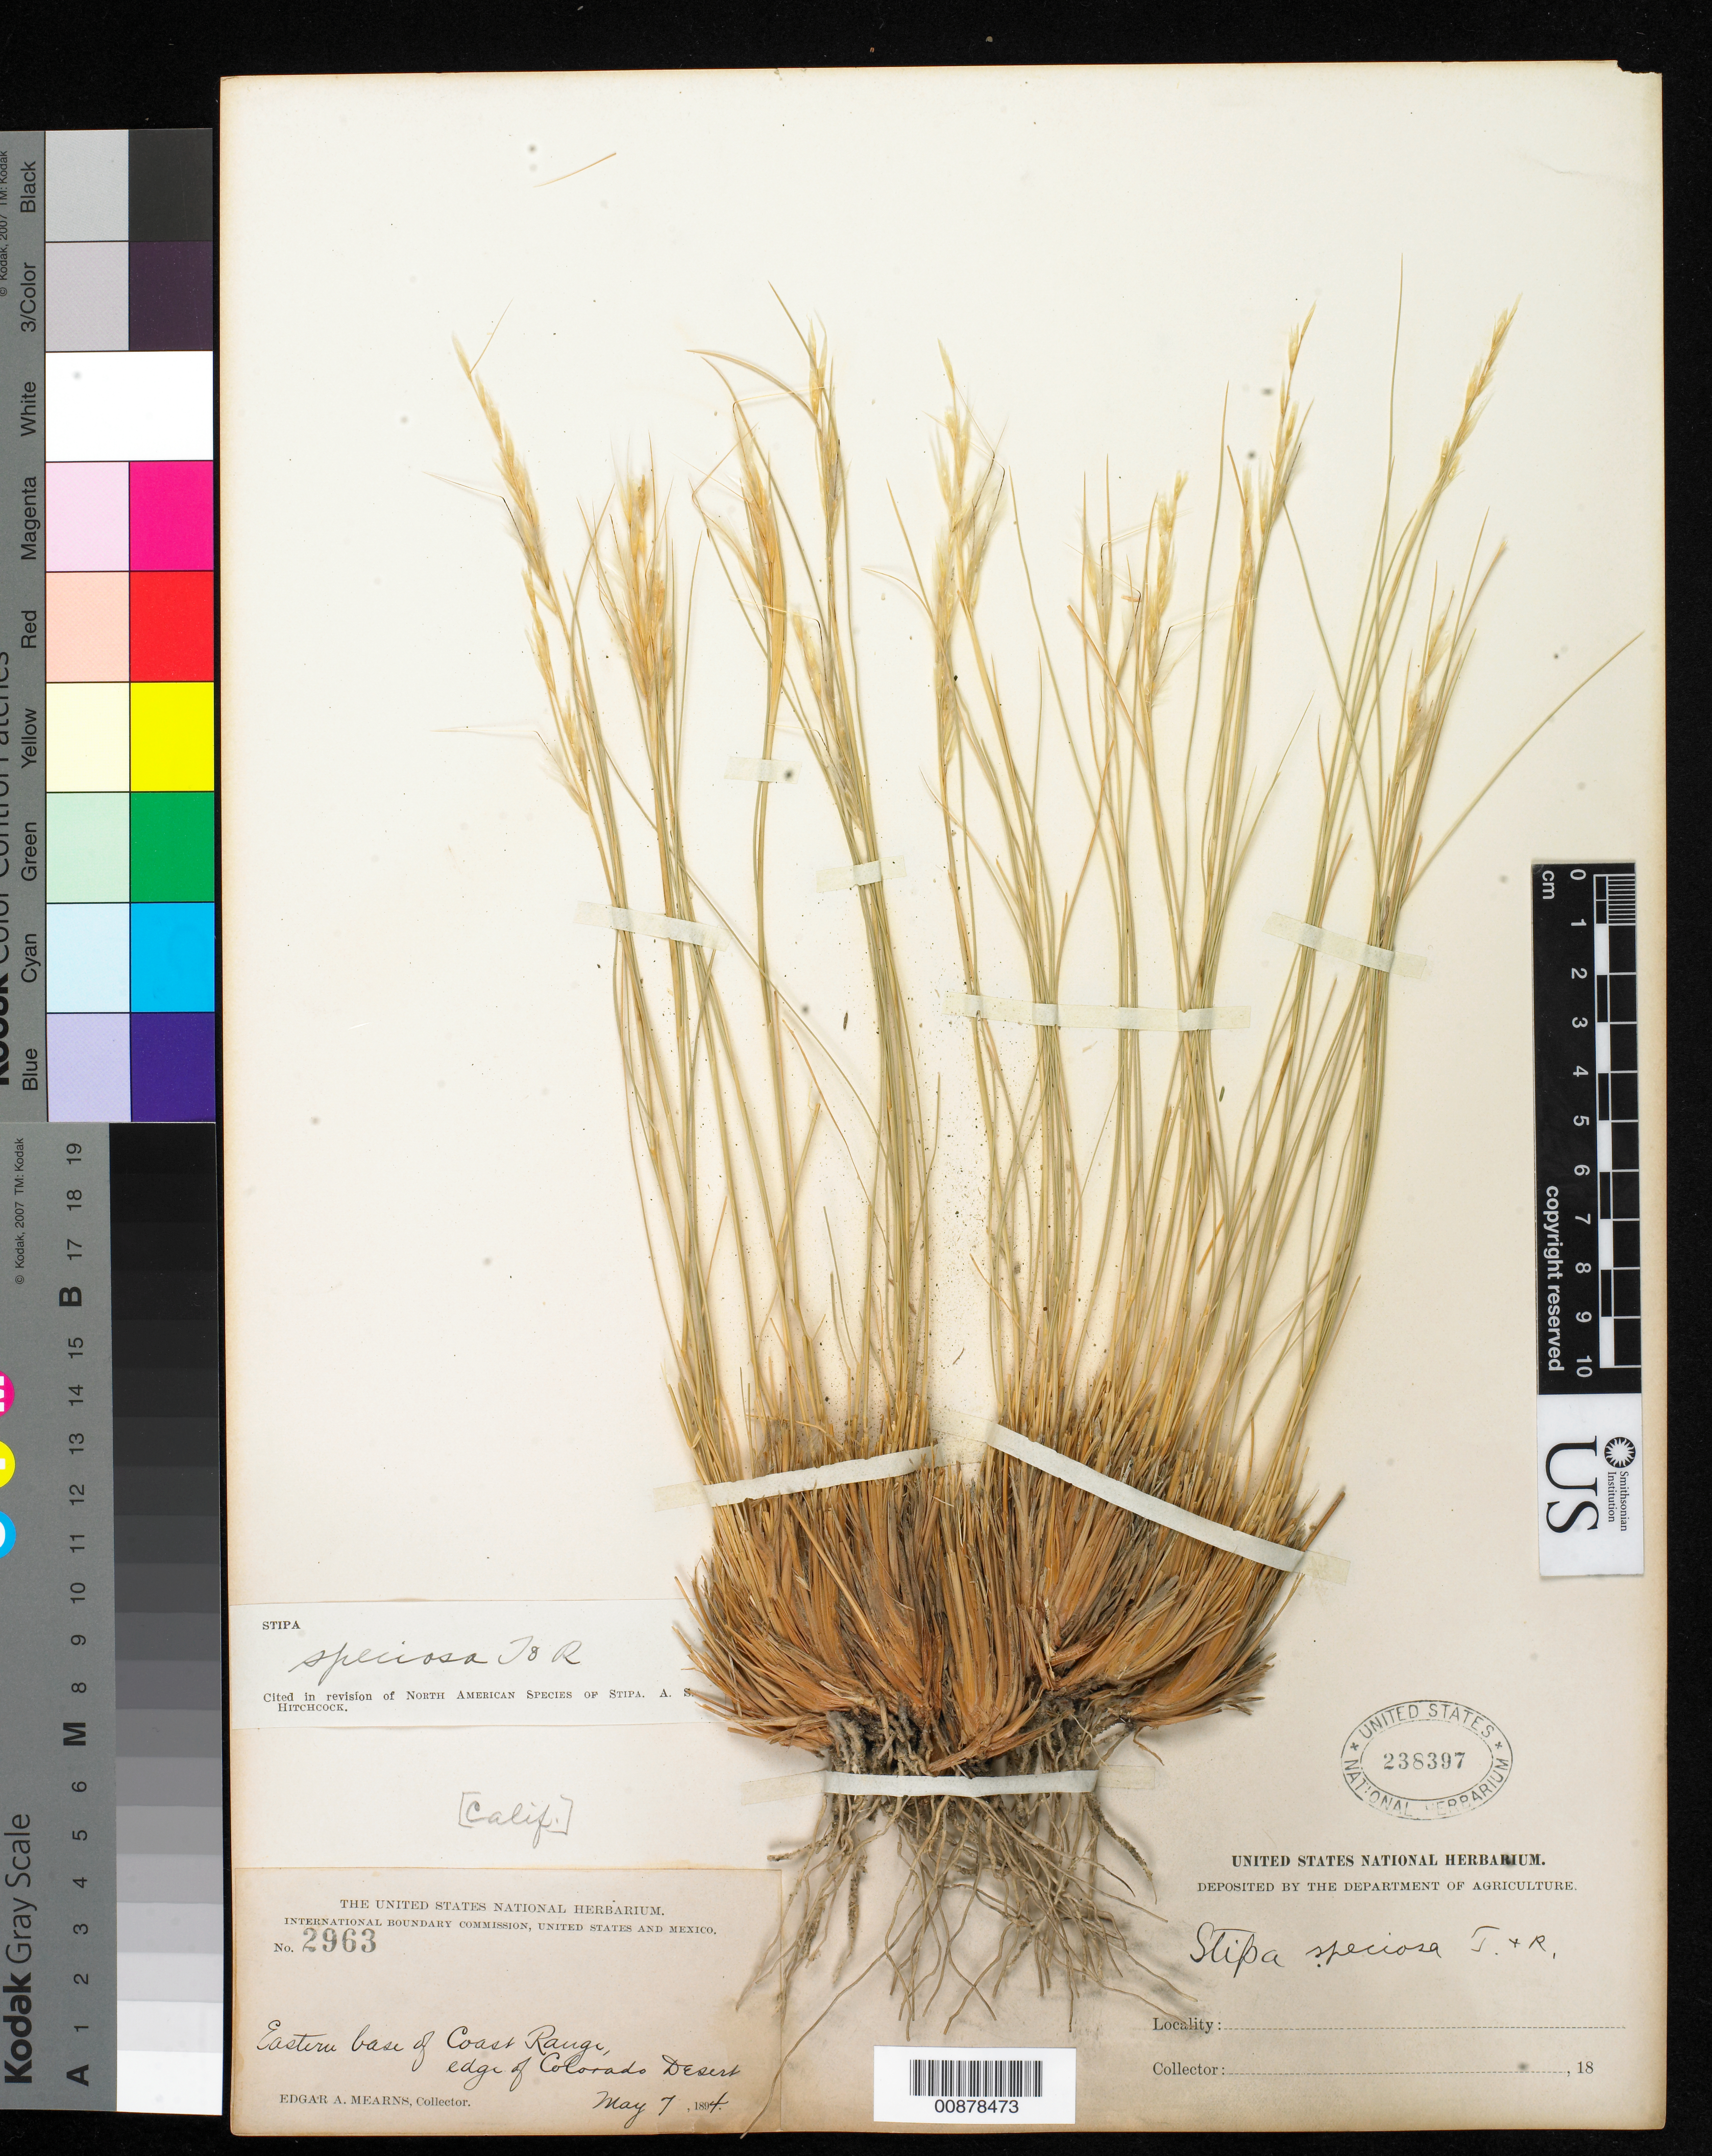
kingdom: Plantae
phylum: Tracheophyta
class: Liliopsida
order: Poales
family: Poaceae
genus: Pappostipa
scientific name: Pappostipa speciosa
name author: (Trin. & Rupr.) Romasch.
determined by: Poaceae Reorganization Project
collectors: E. A. Mearns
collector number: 2963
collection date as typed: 07 May 1894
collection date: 1894-05-07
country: United States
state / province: California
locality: Eastern base of Coast Range, edge of Colorado Desert.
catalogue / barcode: US 238397